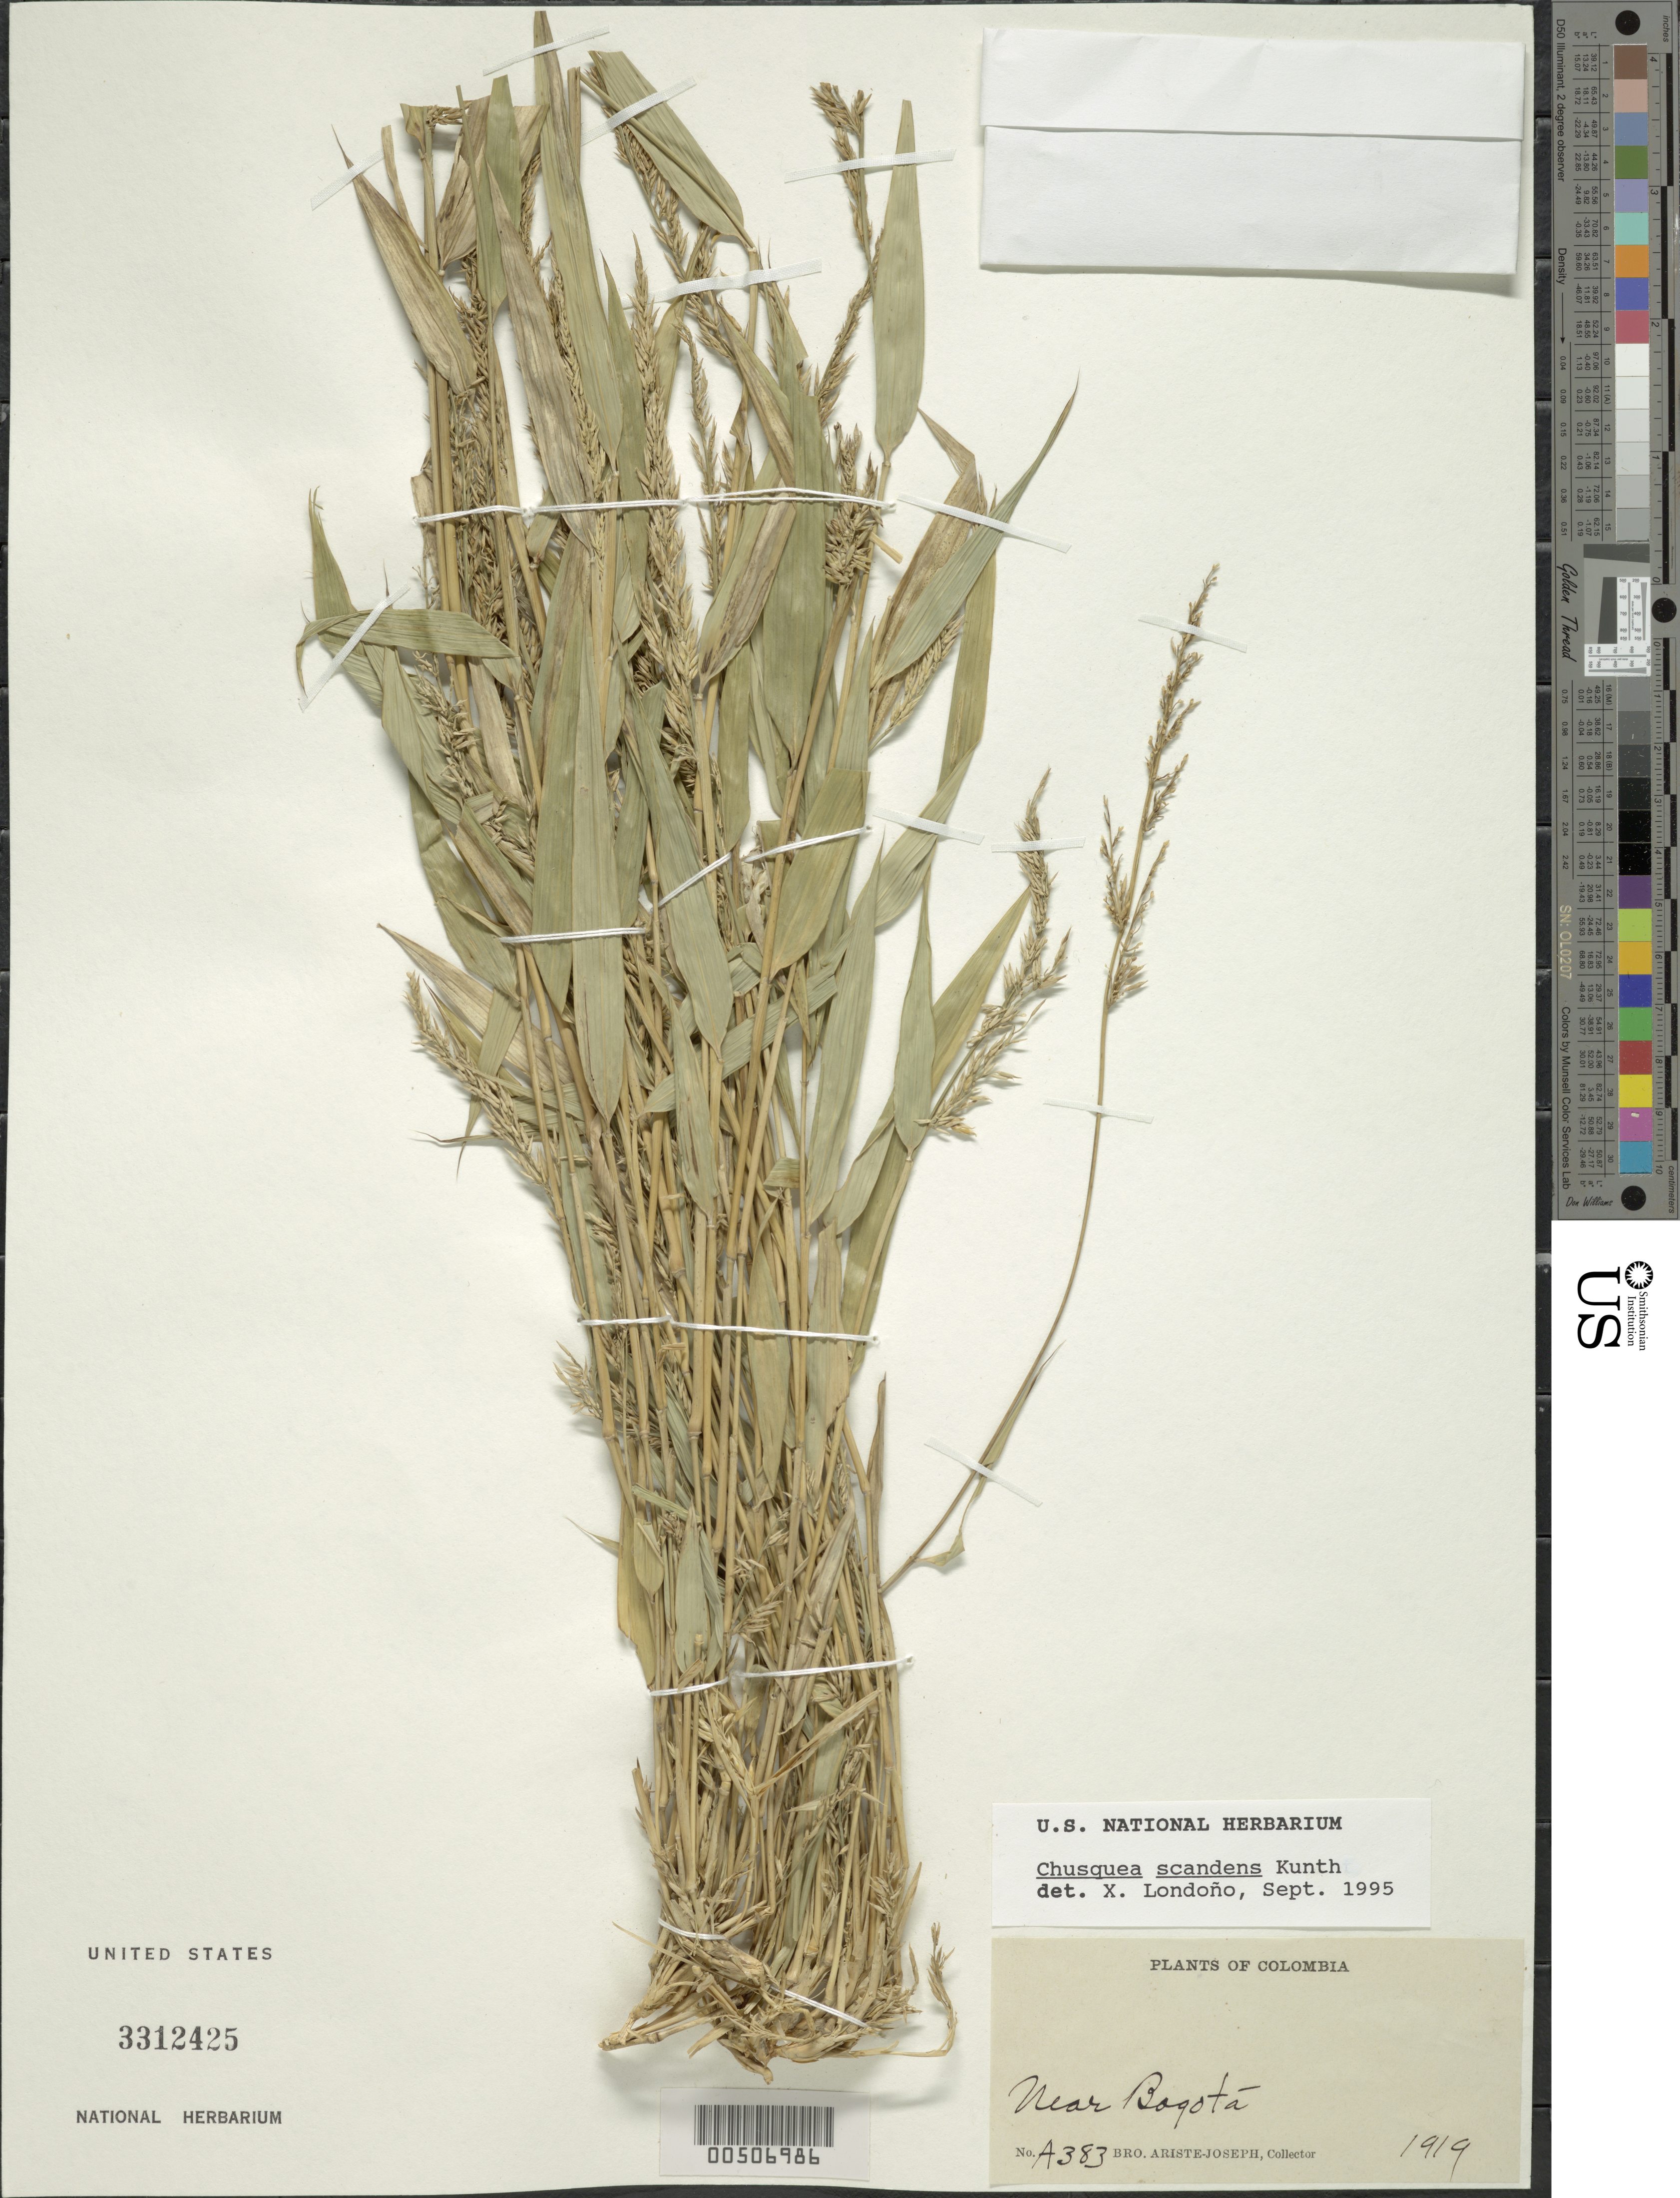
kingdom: Plantae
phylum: Tracheophyta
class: Liliopsida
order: Poales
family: Poaceae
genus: Chusquea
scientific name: Chusquea scandens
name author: Kunth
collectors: Bro. Ariste-Joseph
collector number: A383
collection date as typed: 1919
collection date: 1919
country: Colombia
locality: Near Bogota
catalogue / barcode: US 3312425